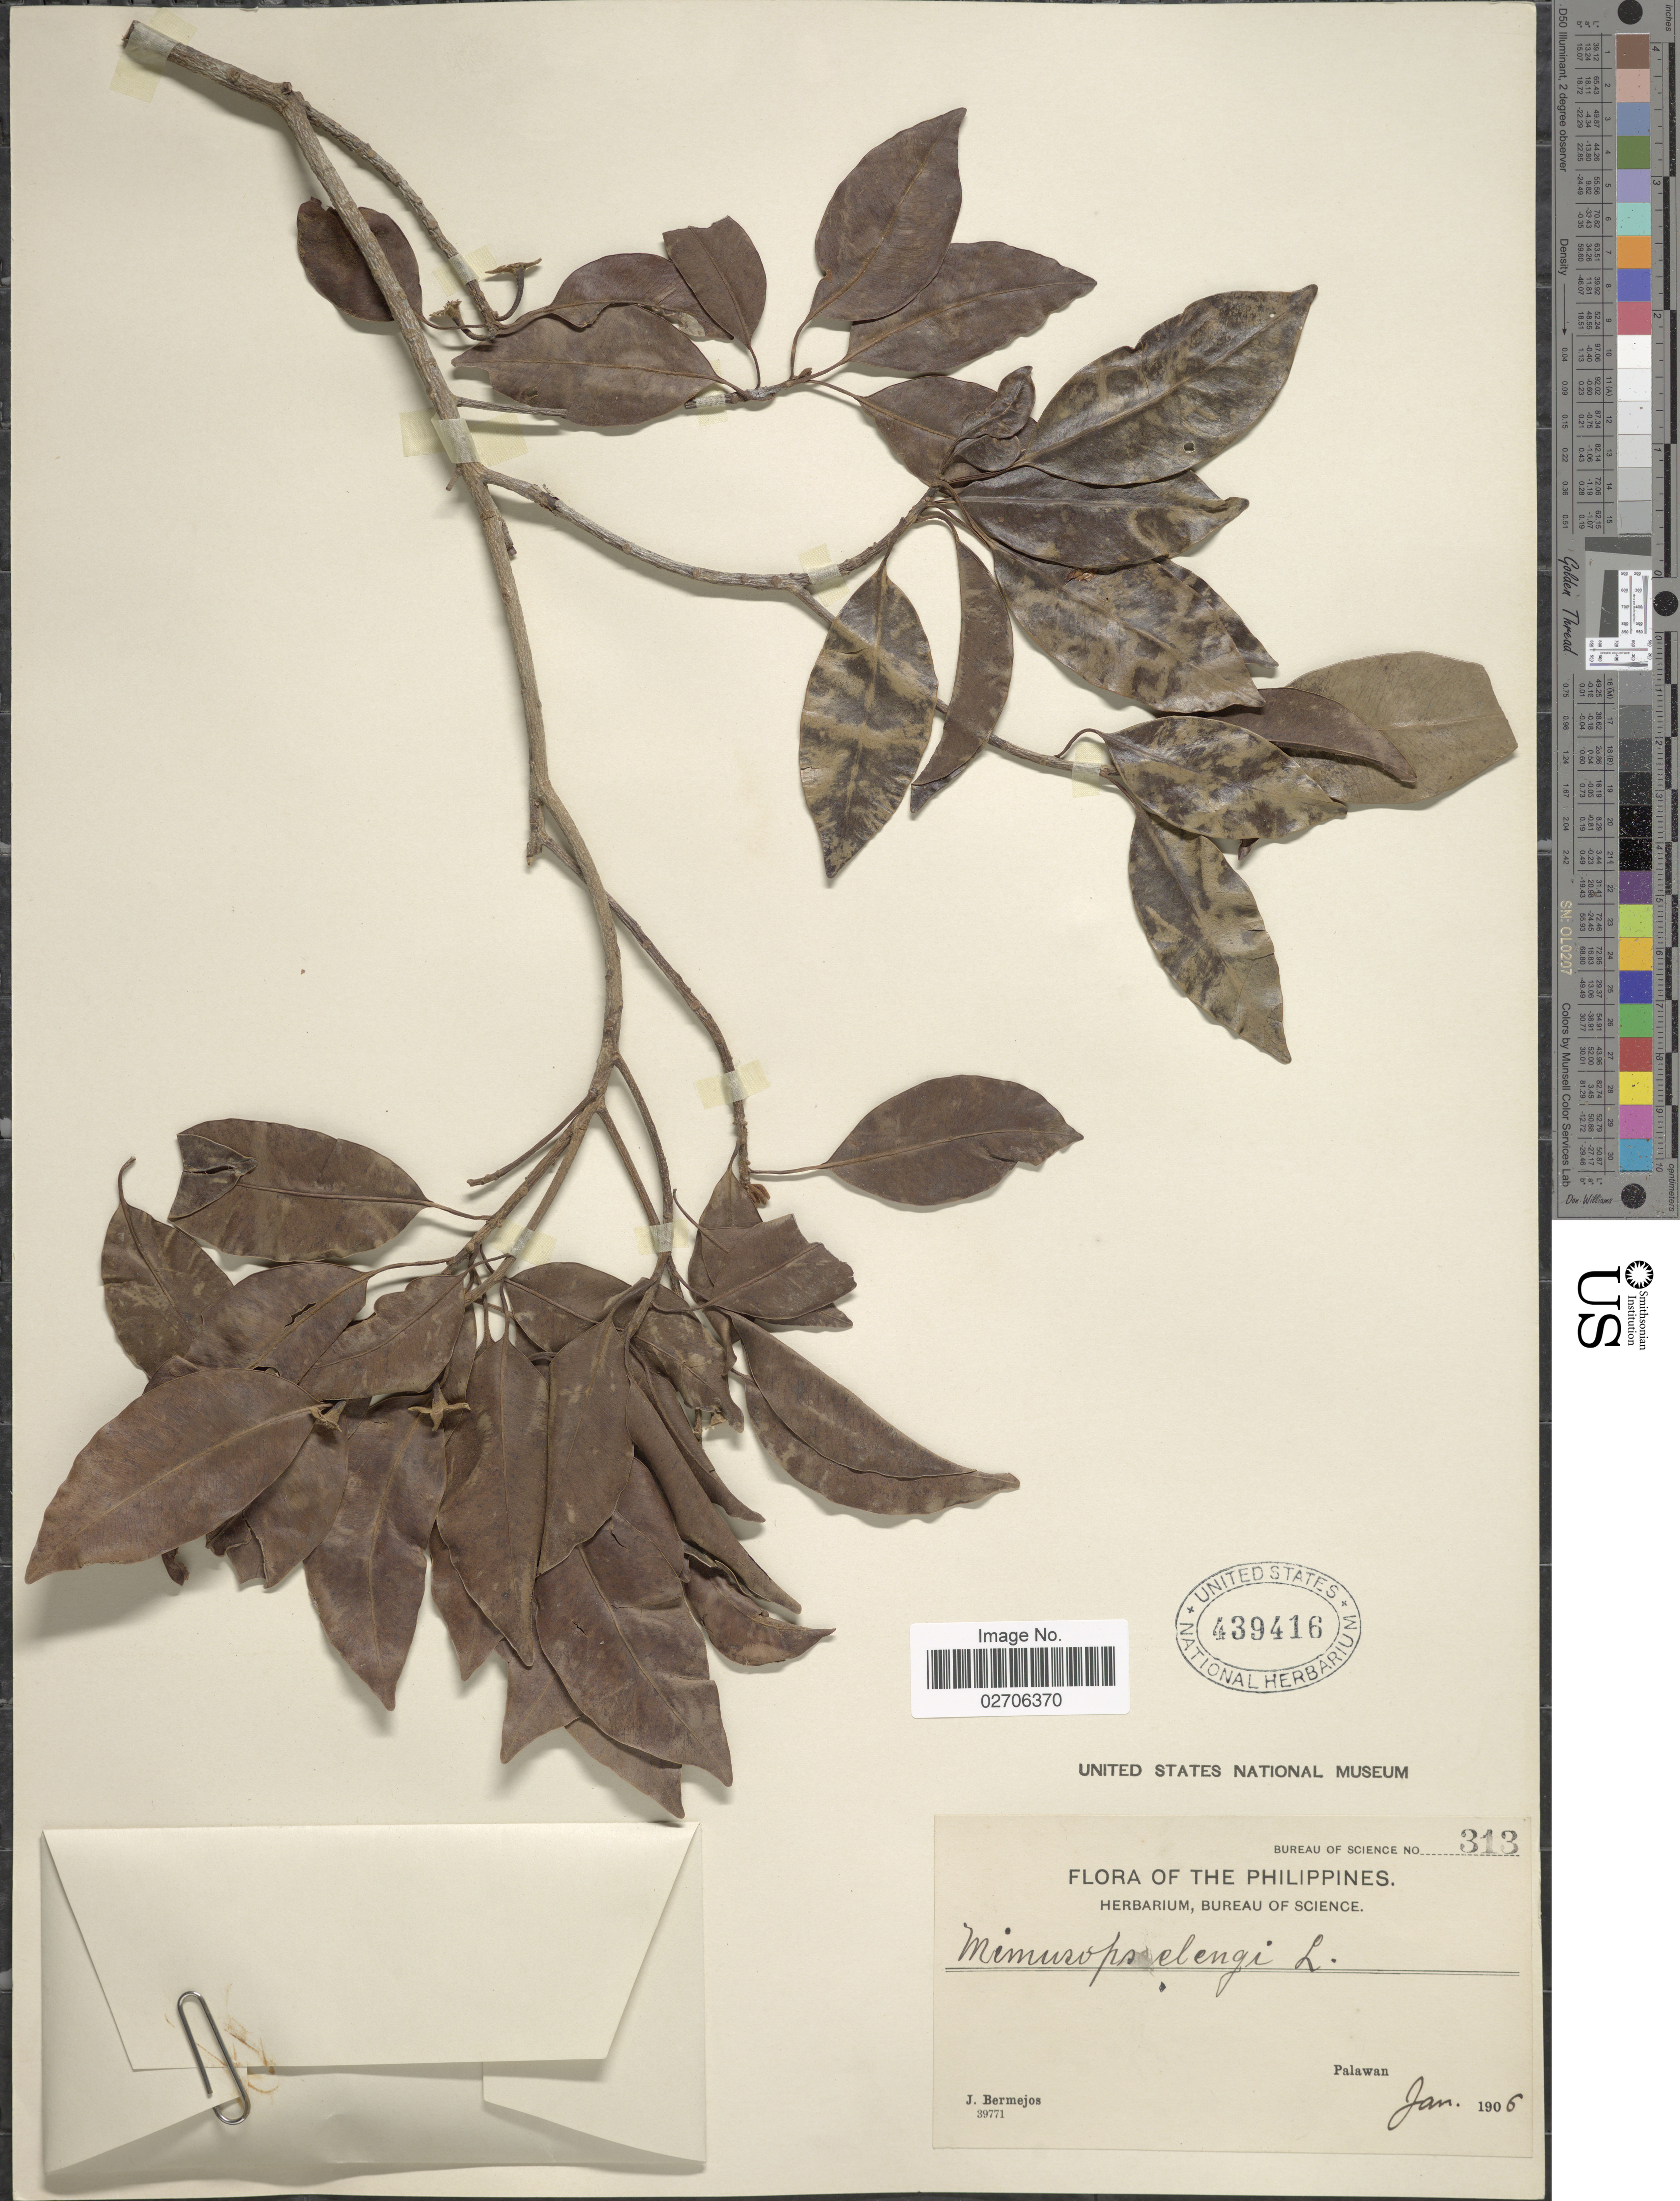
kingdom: Plantae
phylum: Tracheophyta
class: Magnoliopsida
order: Ericales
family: Sapotaceae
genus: Mimusops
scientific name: Mimusops djave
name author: Engl.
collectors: J. Bermejos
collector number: Bureau of Science 313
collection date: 1906-01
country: Philippines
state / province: Mimaropa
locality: Palawan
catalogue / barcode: US 439416